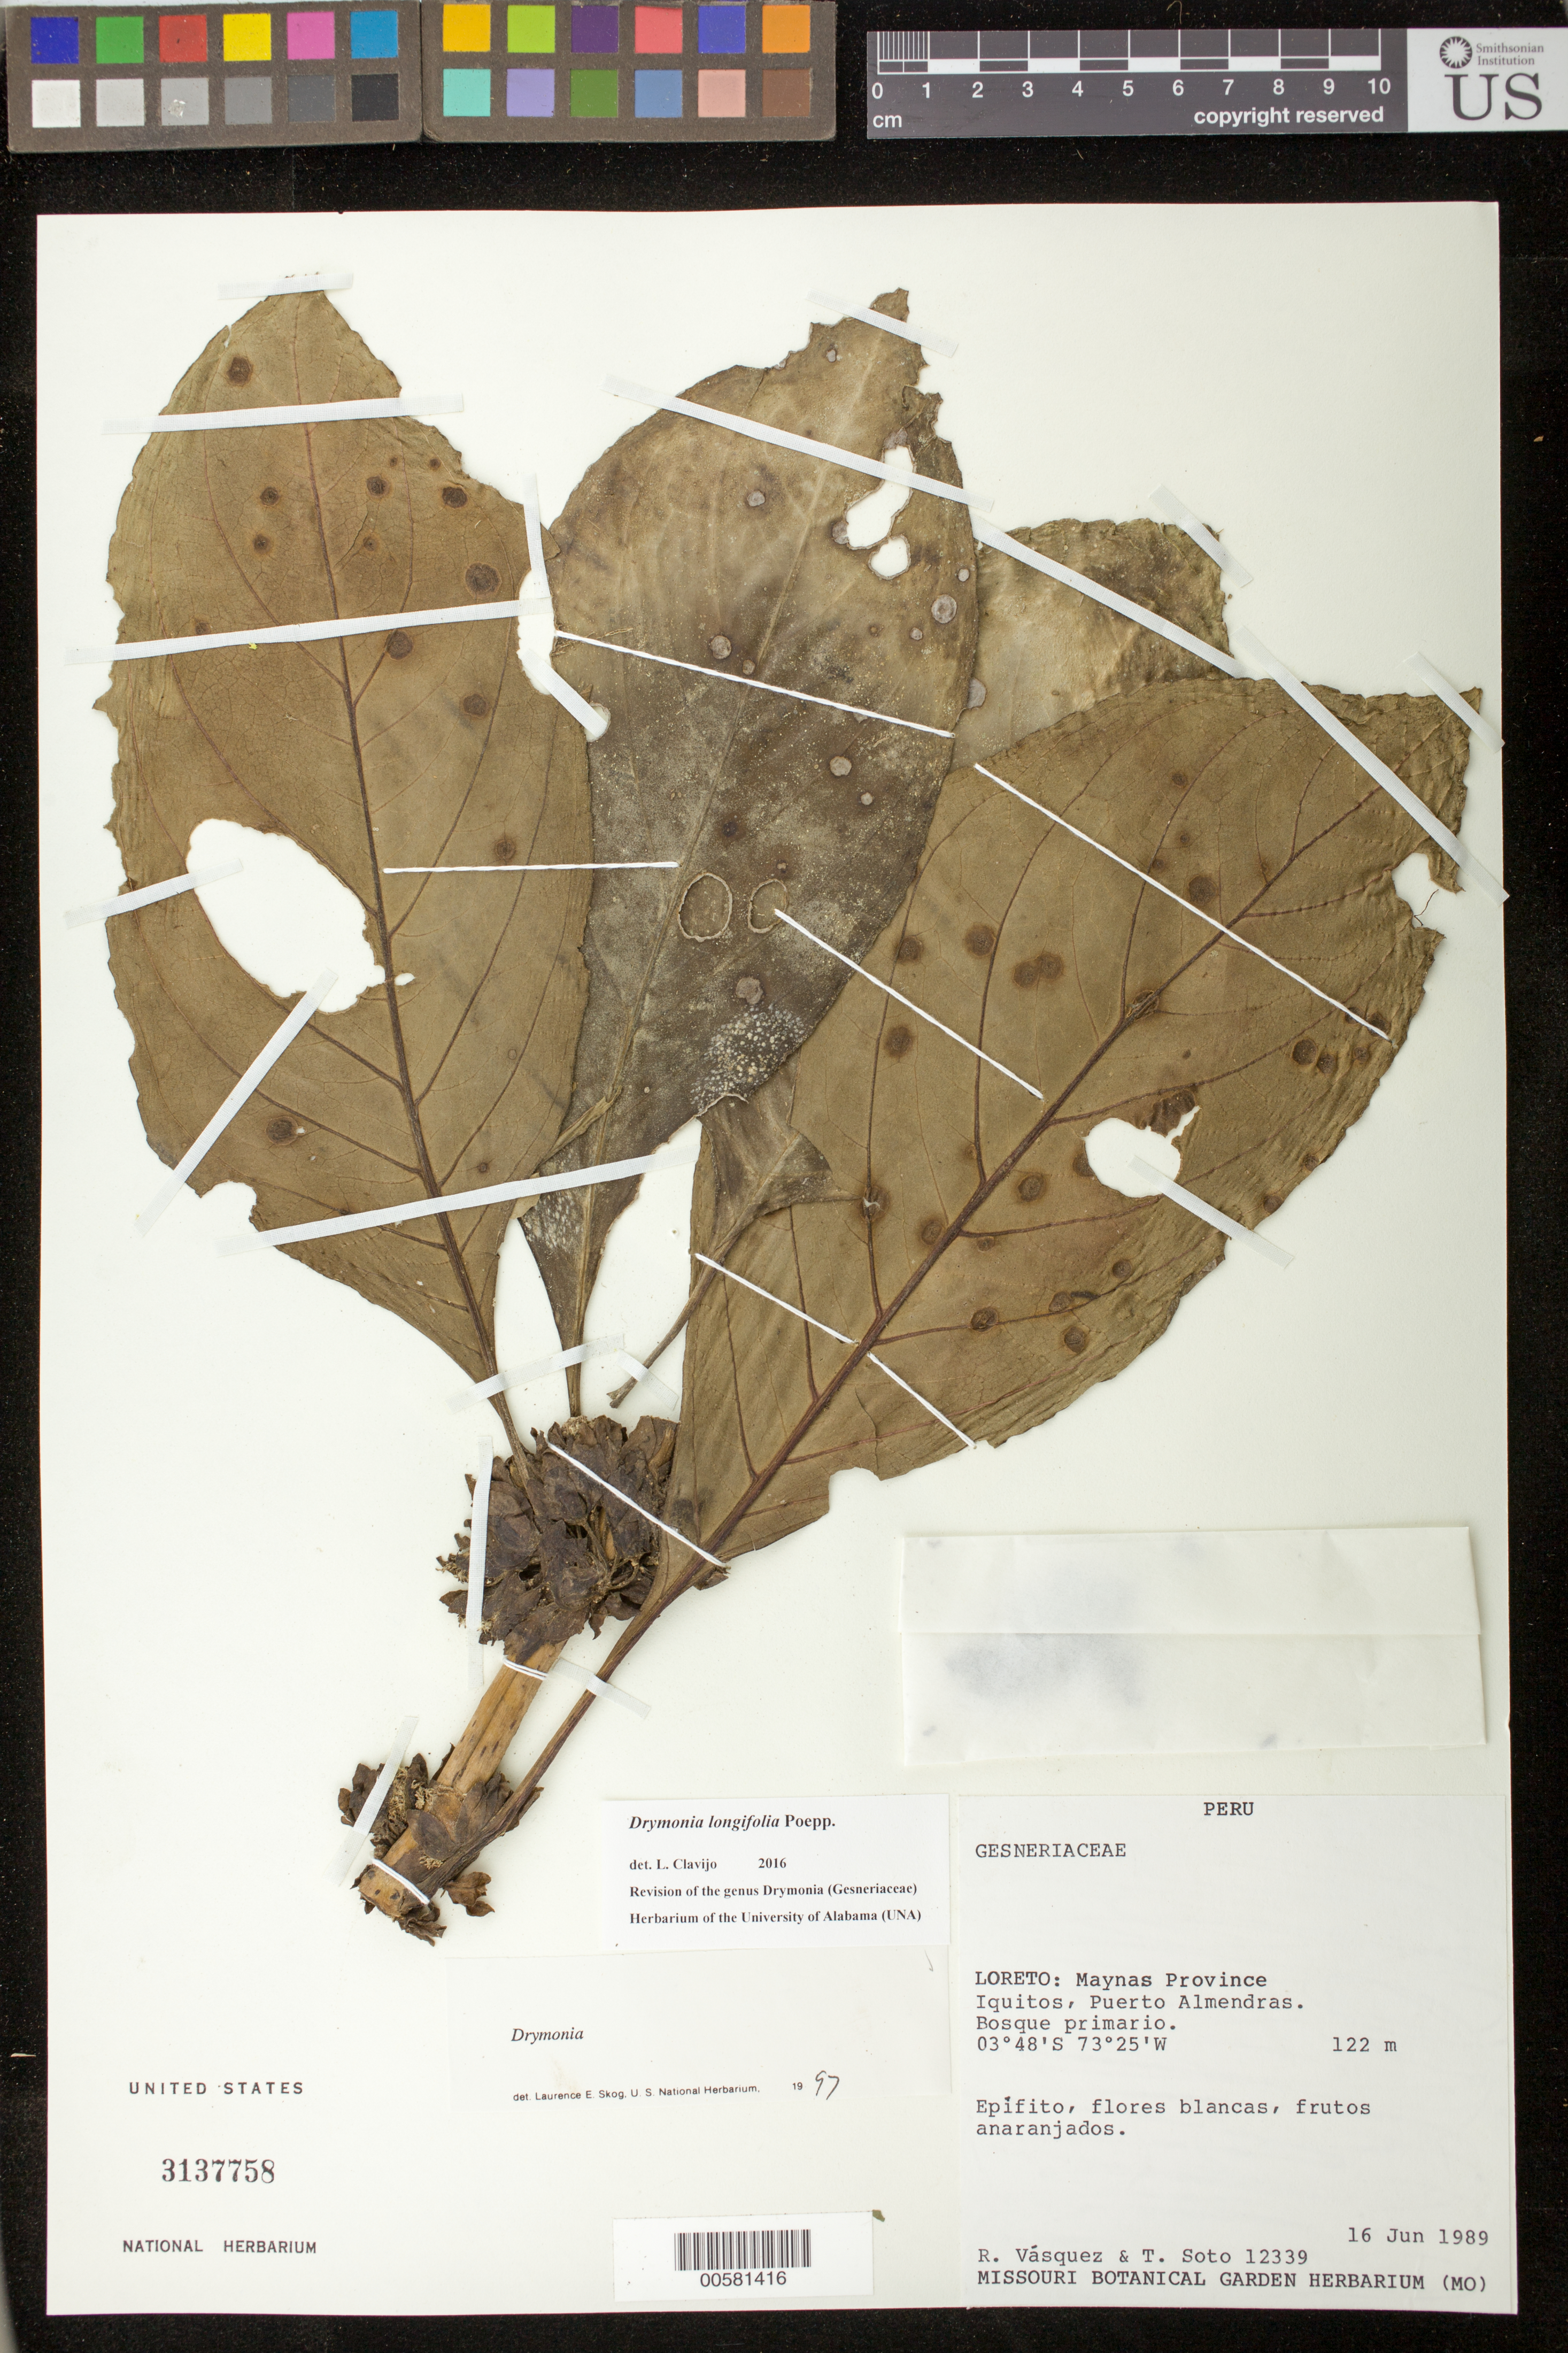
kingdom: Plantae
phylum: Tracheophyta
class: Magnoliopsida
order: Lamiales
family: Gesneriaceae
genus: Drymonia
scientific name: Drymonia longifolia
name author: Poepp.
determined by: Clavijo, L.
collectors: R. Vásquez & T. Soto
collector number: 12339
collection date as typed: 16 Jun 1989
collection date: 1989-06-16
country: Peru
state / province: Loreto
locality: Prov. Maynas; Iquitos, Puerto Almendras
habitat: Bosque primario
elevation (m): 122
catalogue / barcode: US 3137758